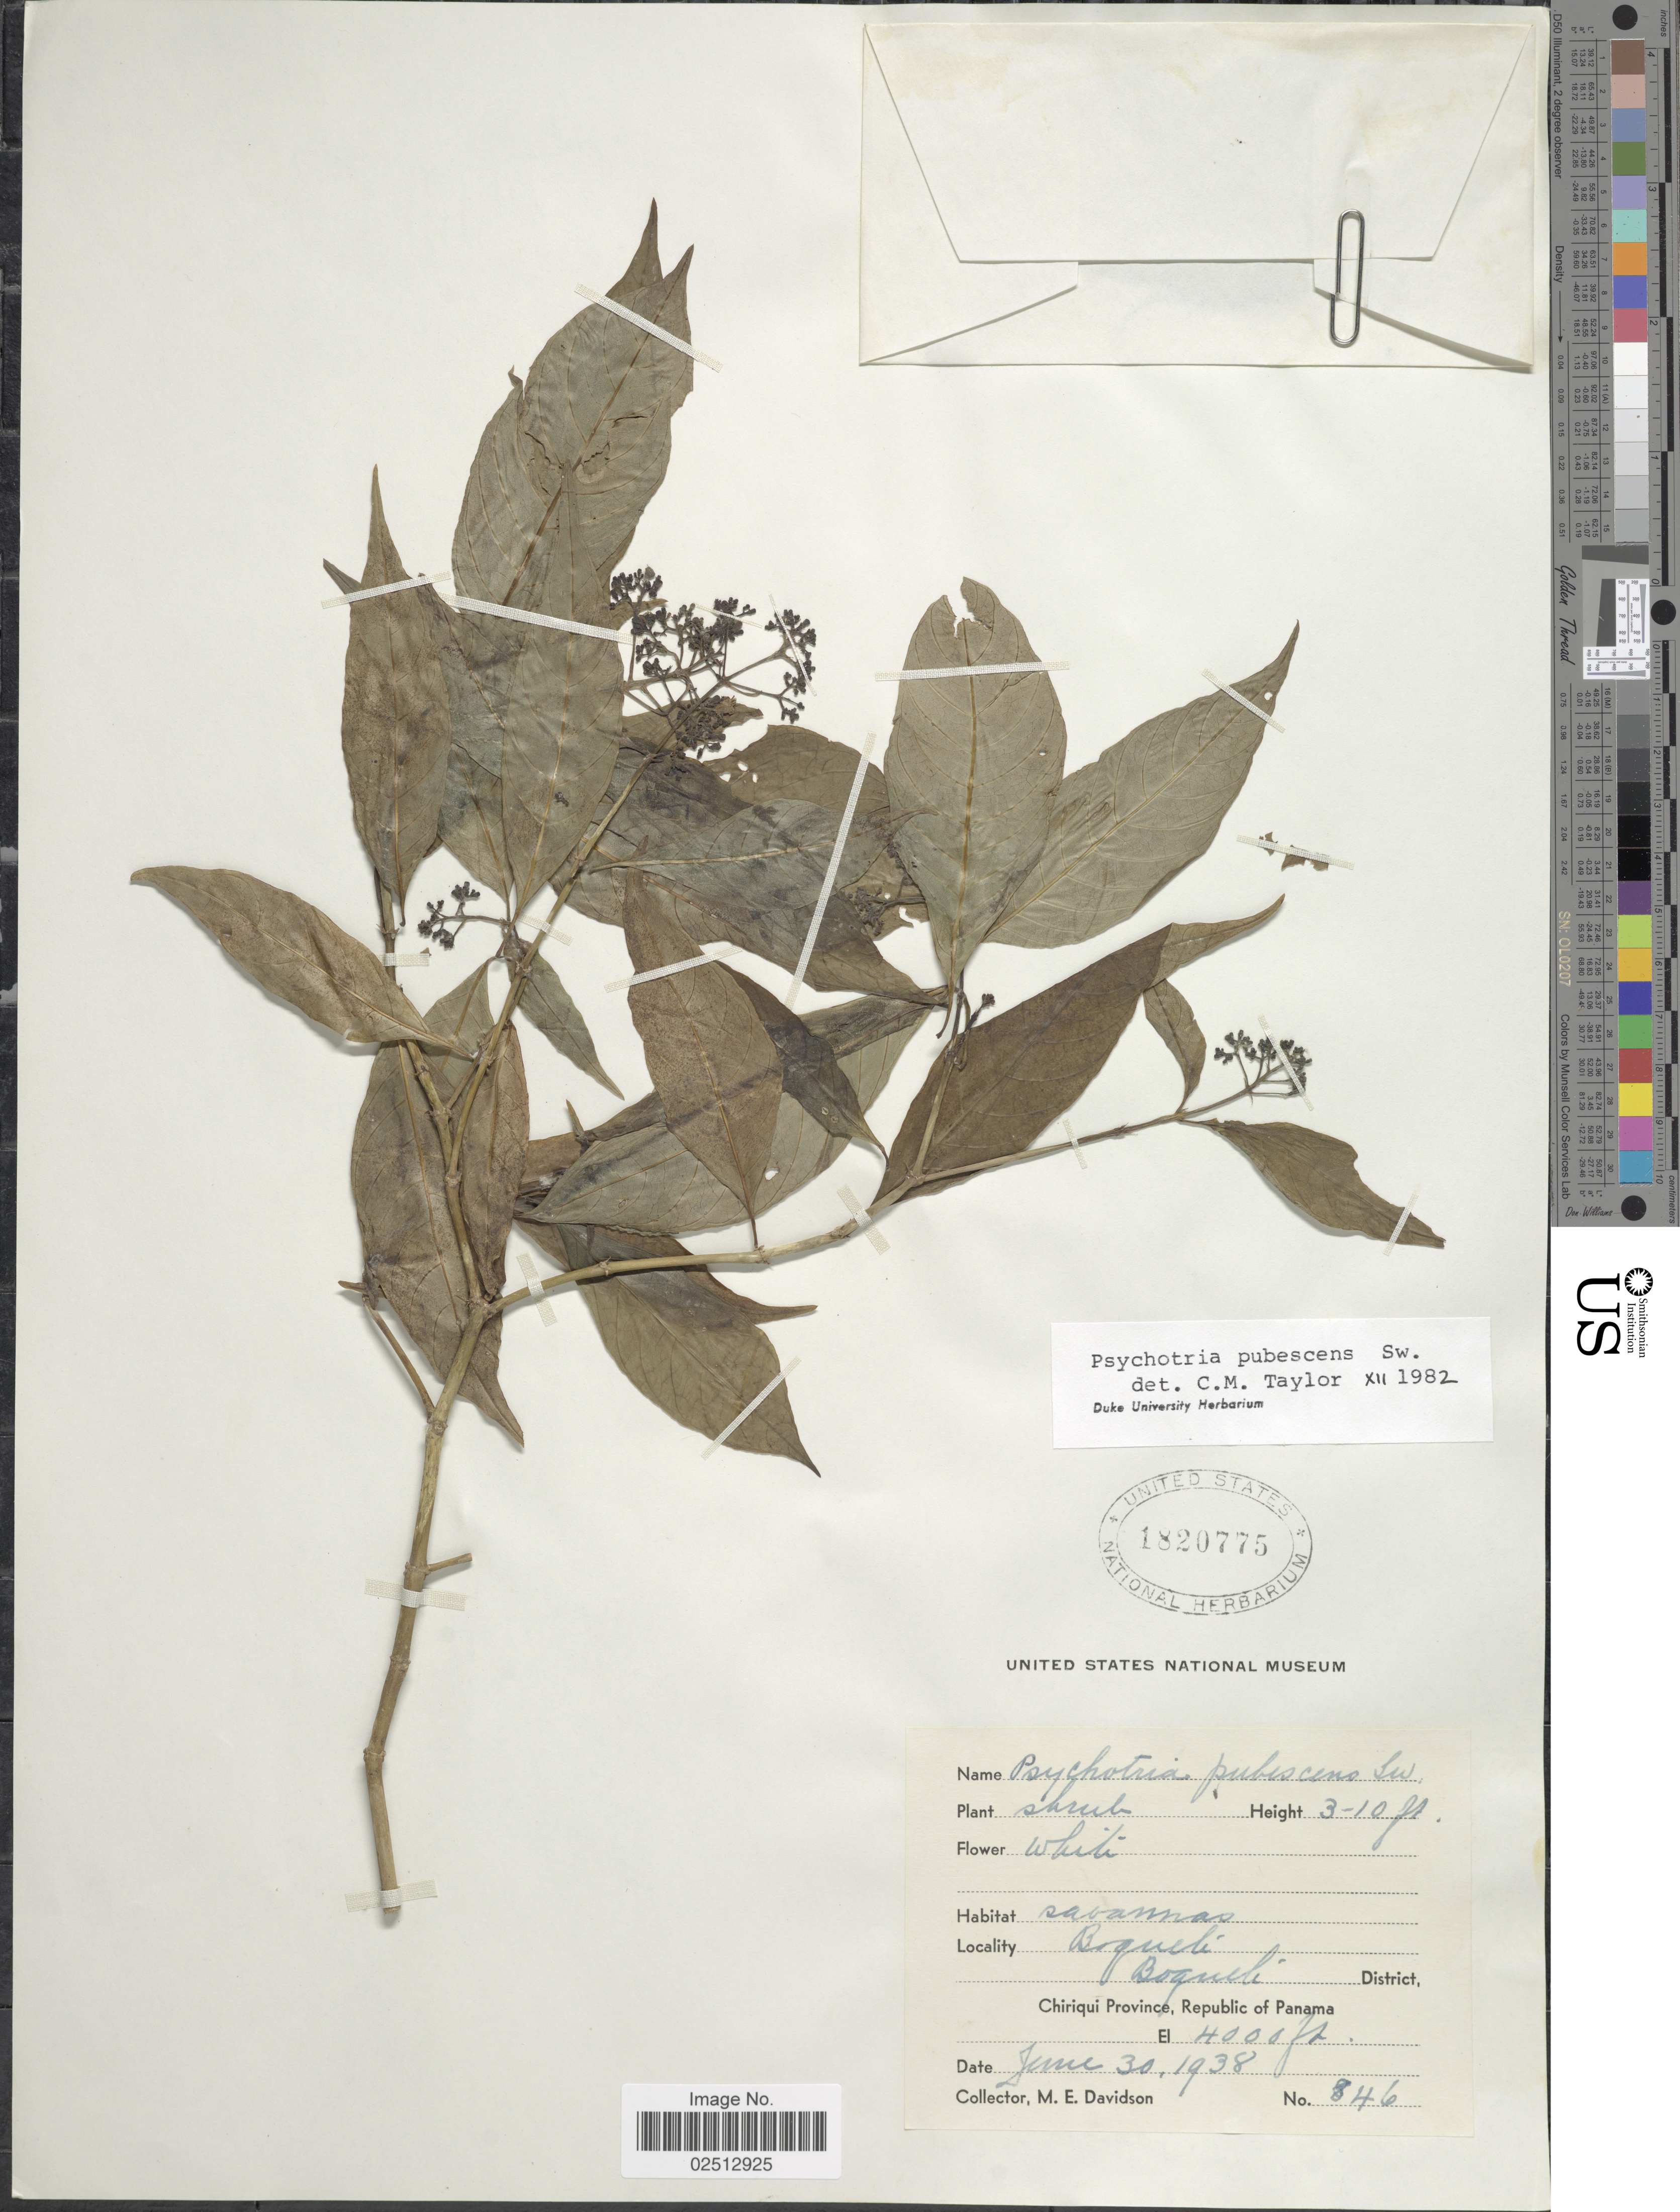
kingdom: Plantae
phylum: Tracheophyta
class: Magnoliopsida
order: Gentianales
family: Rubiaceae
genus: Psychotria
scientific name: Psychotria pubescens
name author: Sw.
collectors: M. E. Davidson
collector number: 846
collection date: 1938-06-30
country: Panama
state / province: Chiriqui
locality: Boquete District, Chiriqui Province, Republic of Panama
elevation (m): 1219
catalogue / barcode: US 1820775